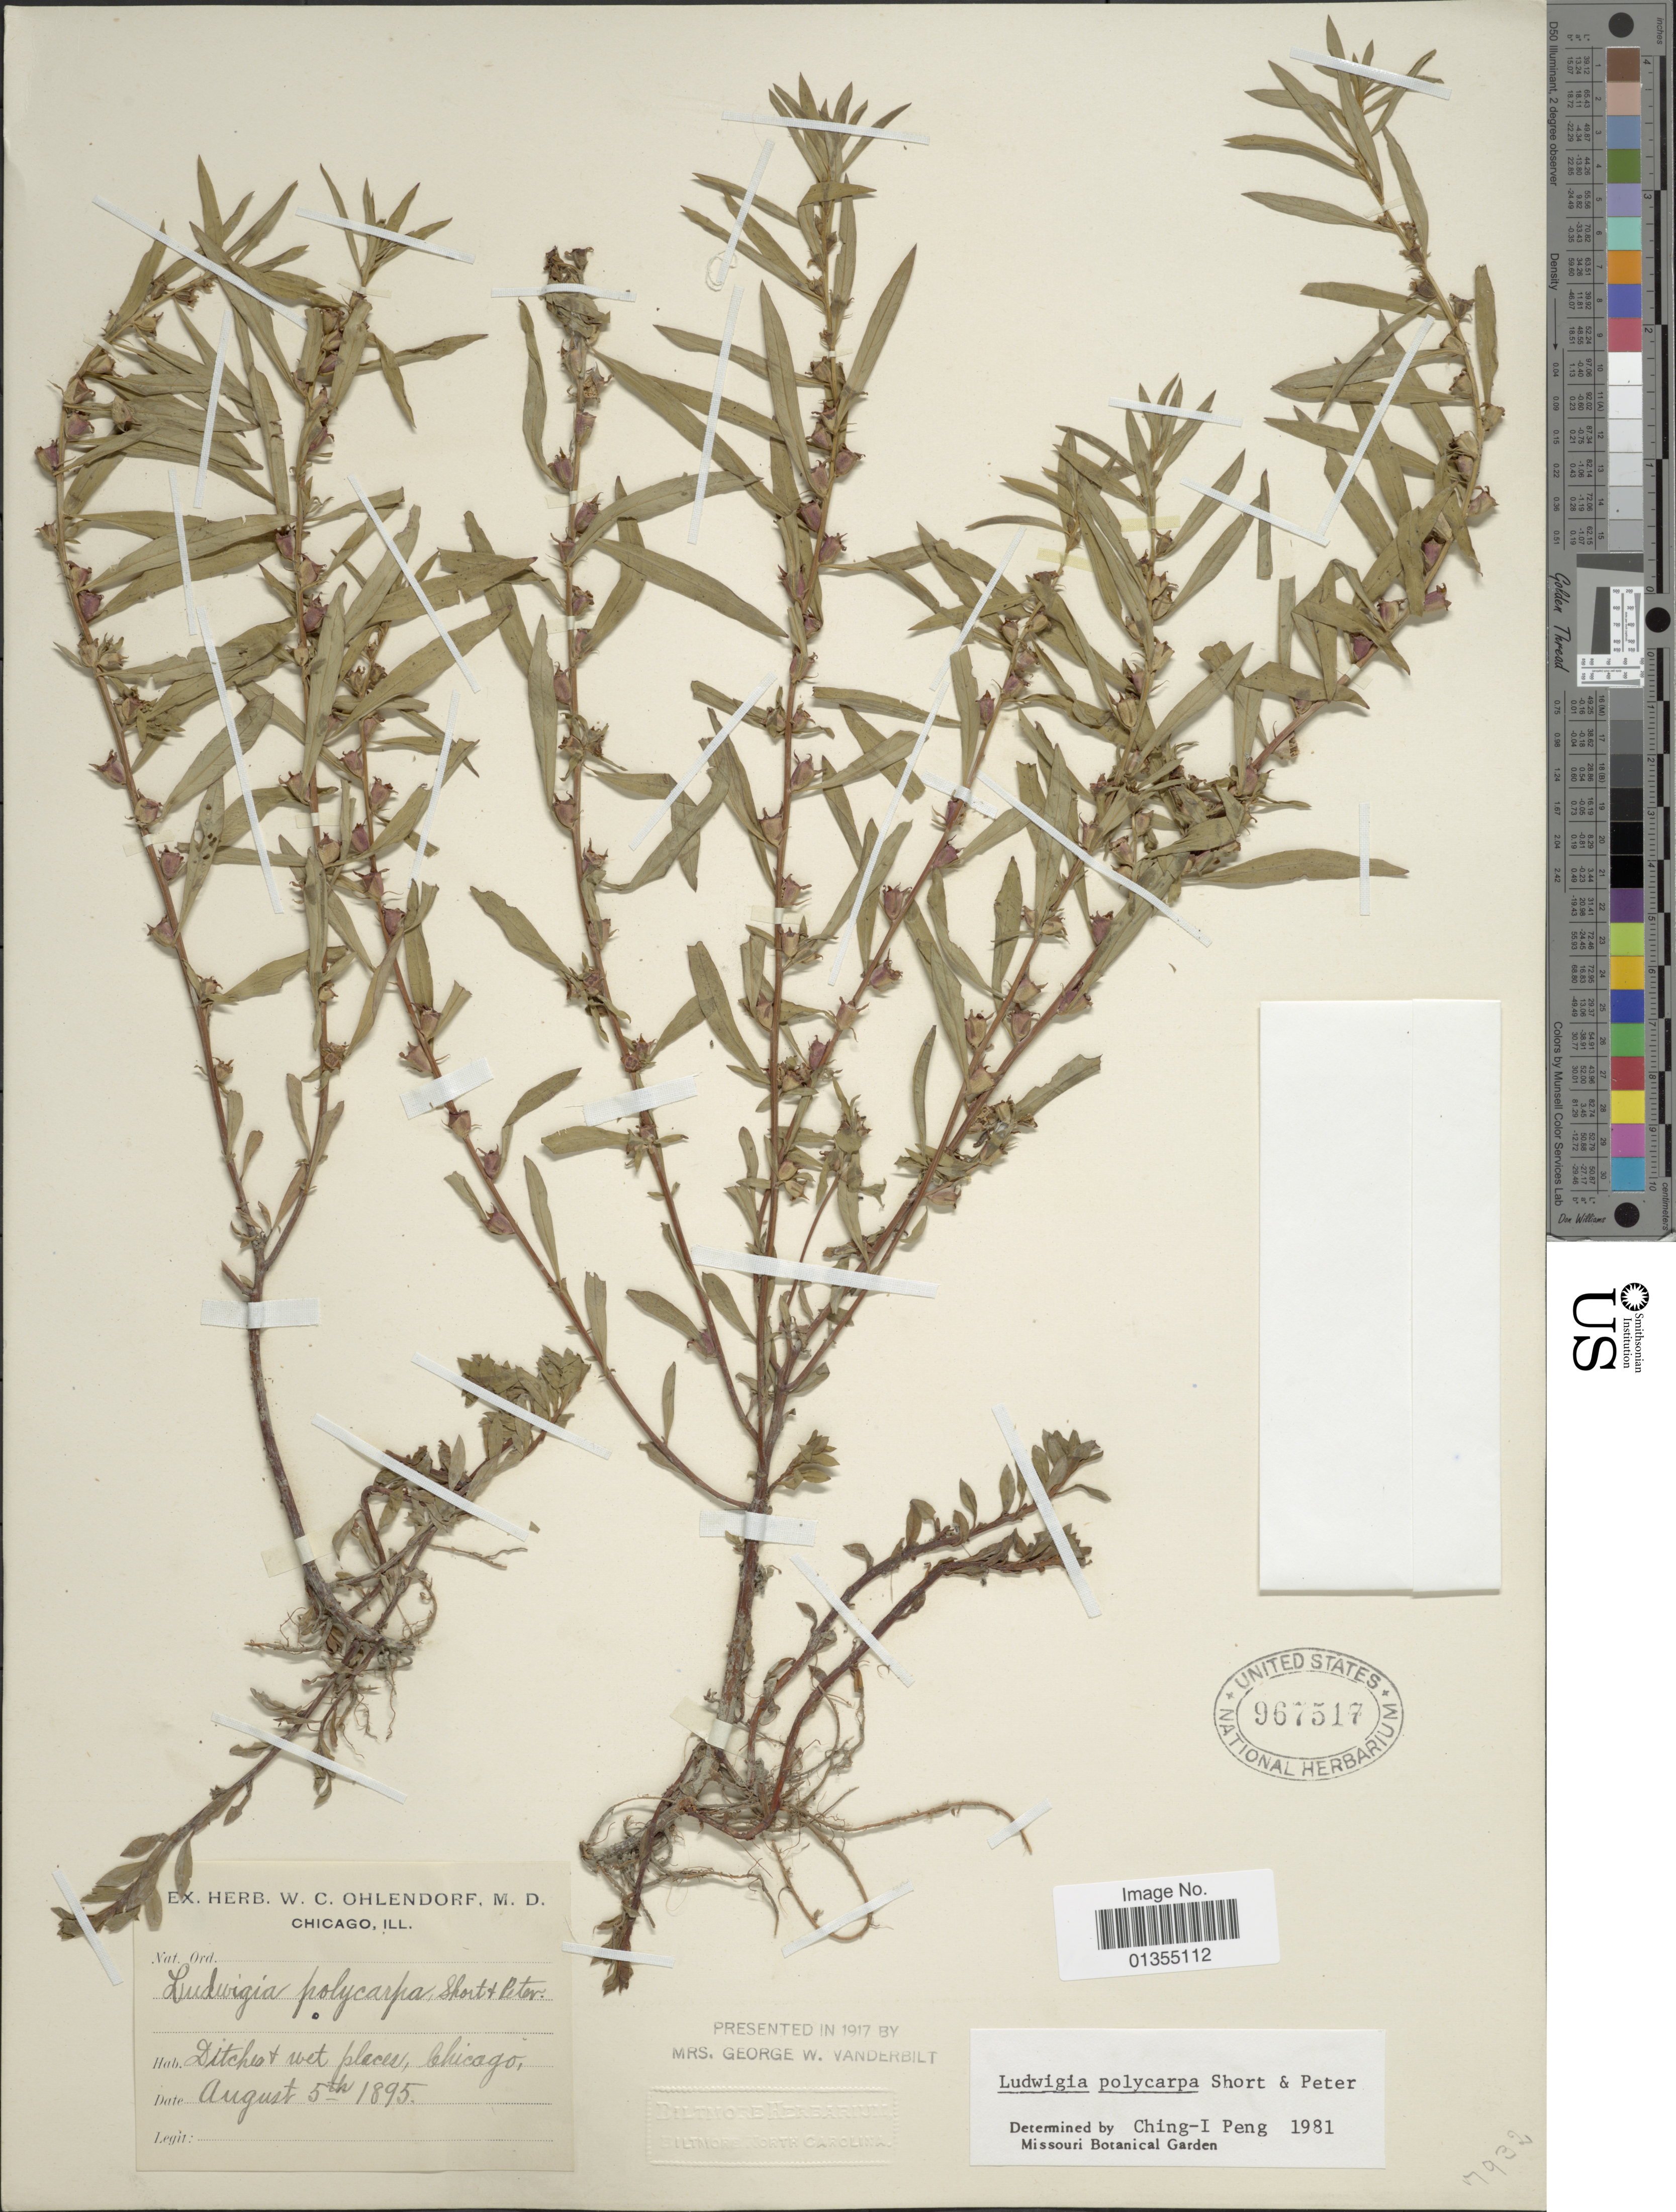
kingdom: Plantae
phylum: Tracheophyta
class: Magnoliopsida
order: Myrtales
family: Onagraceae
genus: Ludwigia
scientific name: Ludwigia polycarpa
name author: Short & R. Peter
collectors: W. Ohlendorf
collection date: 1895-08-05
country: United States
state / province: Illinois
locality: Chicago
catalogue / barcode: US 967517